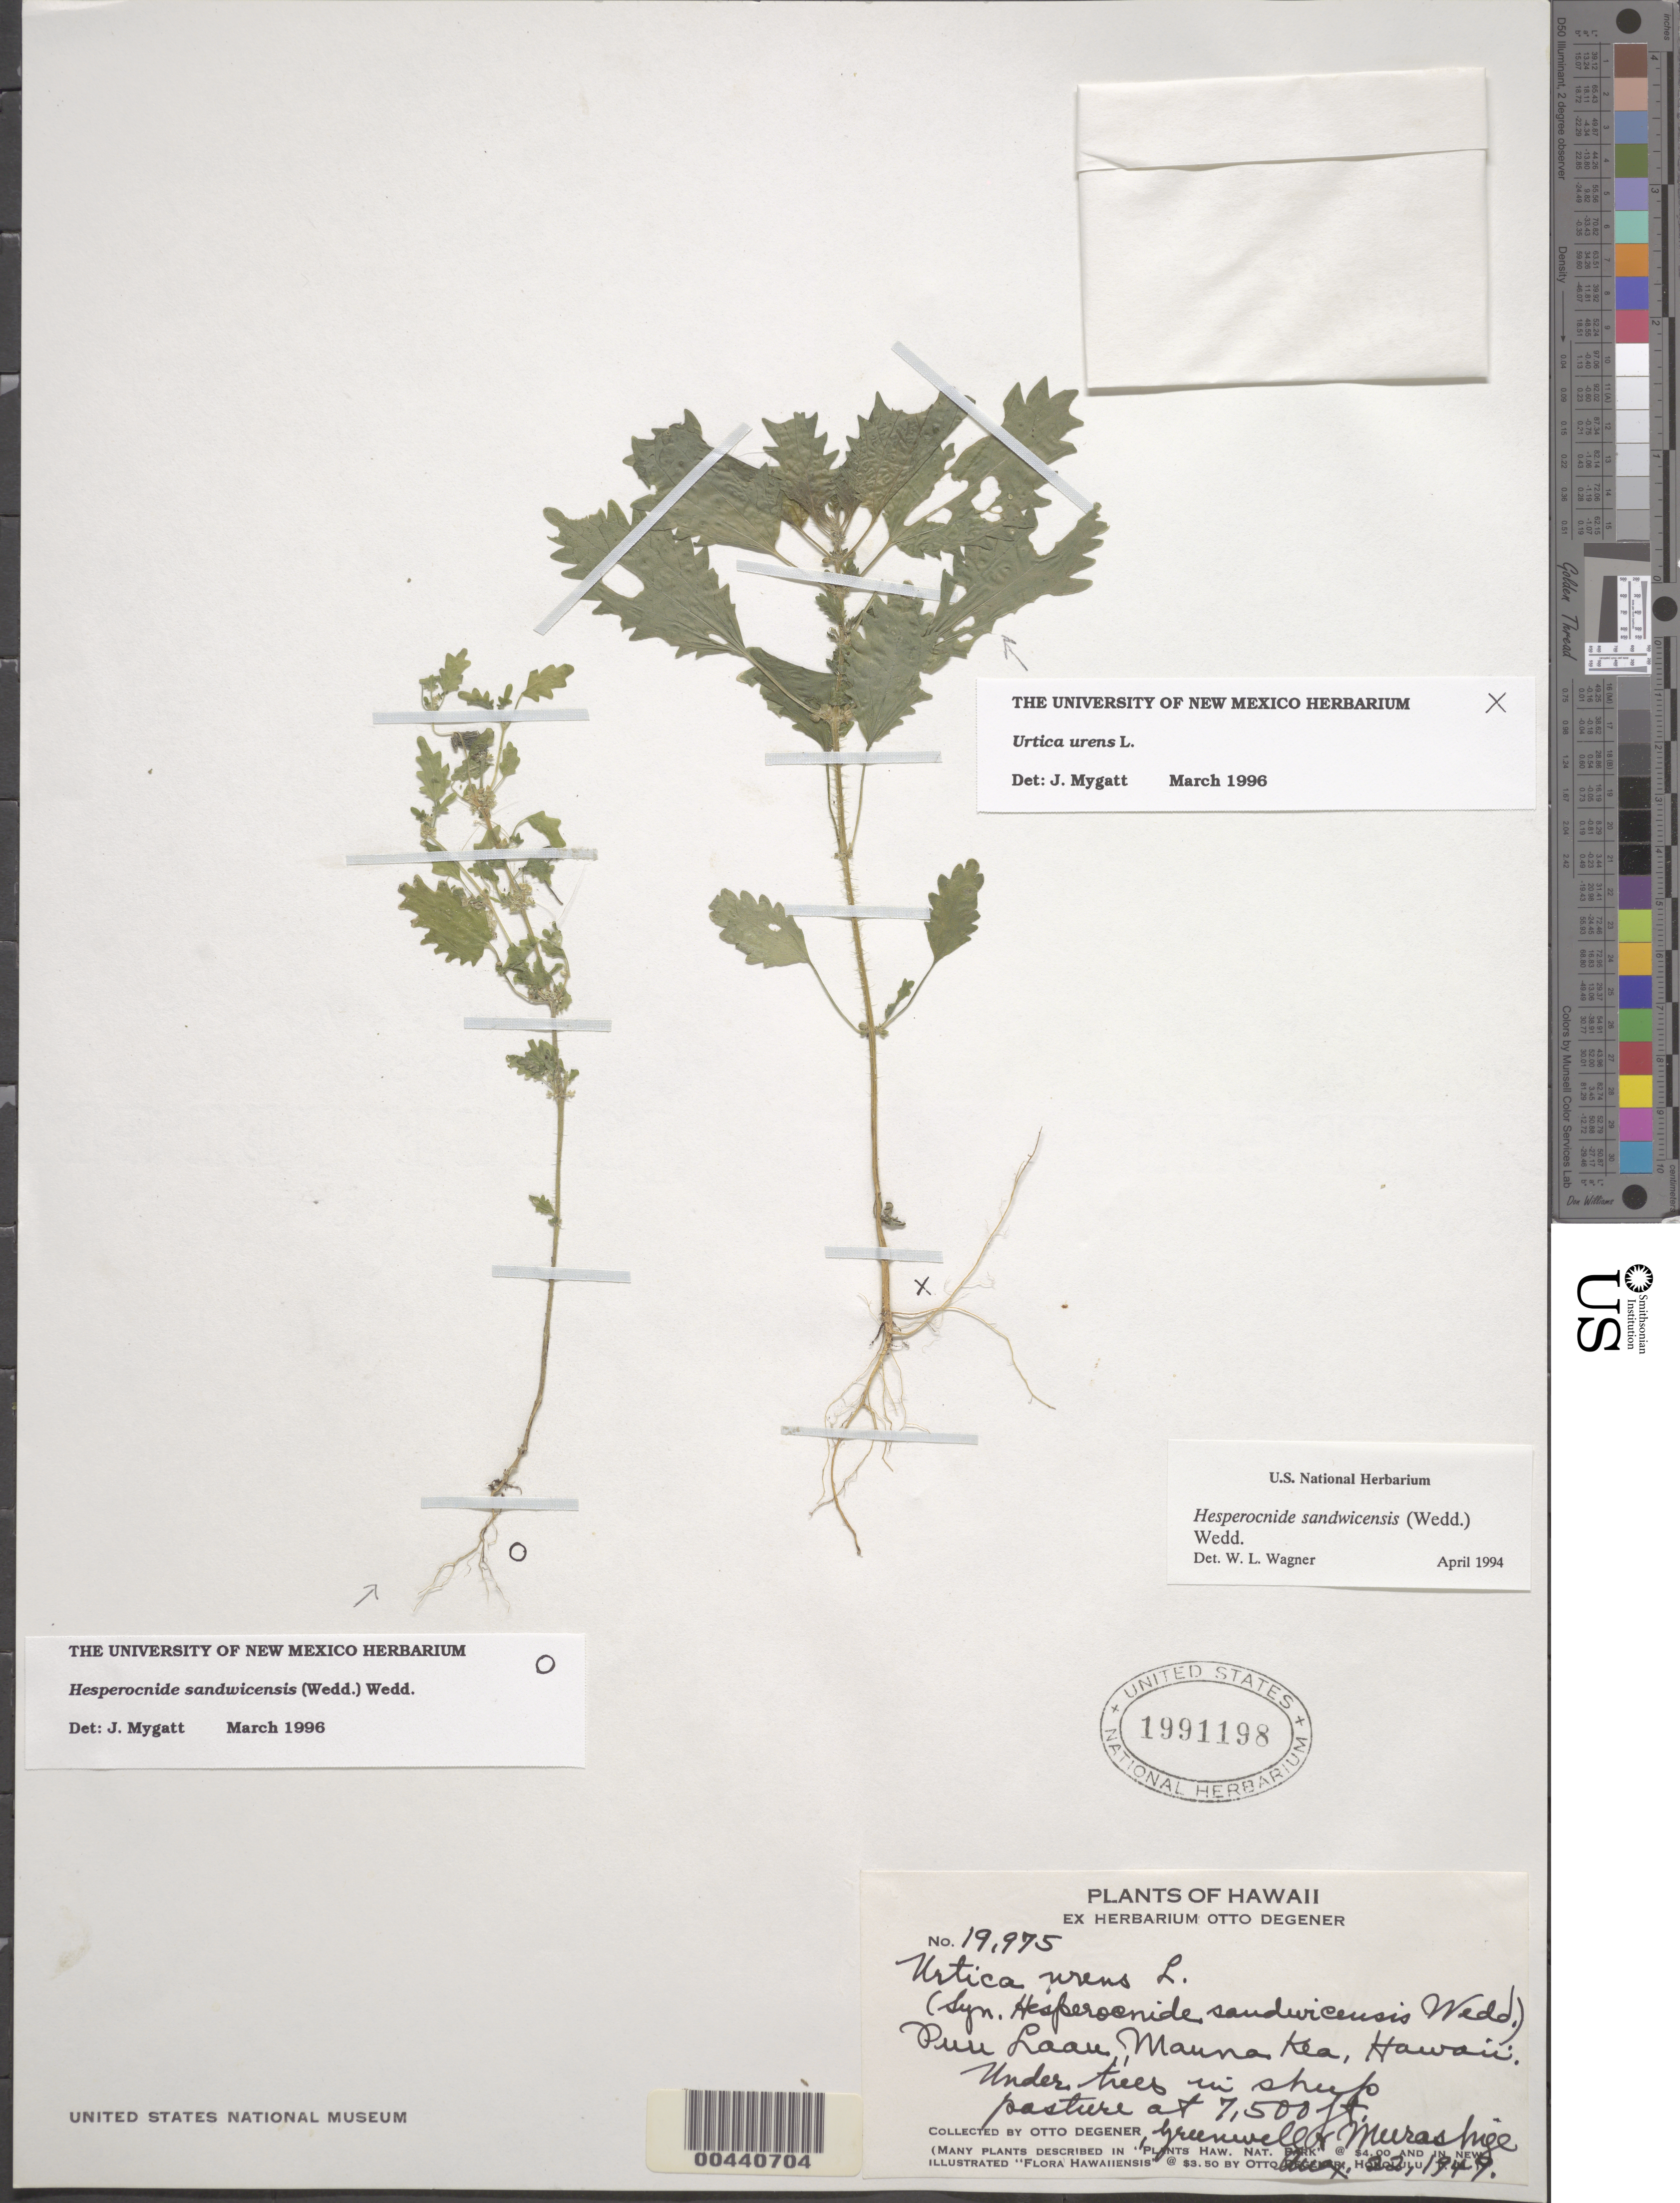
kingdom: Plantae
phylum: Tracheophyta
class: Magnoliopsida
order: Rosales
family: Urticaceae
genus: Urtica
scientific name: Urtica sandwicensis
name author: Wedd.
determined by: Wagner, W. L., (BOT), Smithsonian Institution - National Museum of Natural History (UNITED STATES)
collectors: O. Degener, -. Greenwell & Murashige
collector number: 19975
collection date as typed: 22 Aug 1947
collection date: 1947-08-22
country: United States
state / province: Hawaii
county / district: Hawaii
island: Hawaii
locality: Puu Laau, Mauna Kea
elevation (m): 2286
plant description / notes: Mixed collection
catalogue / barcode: US 1991198